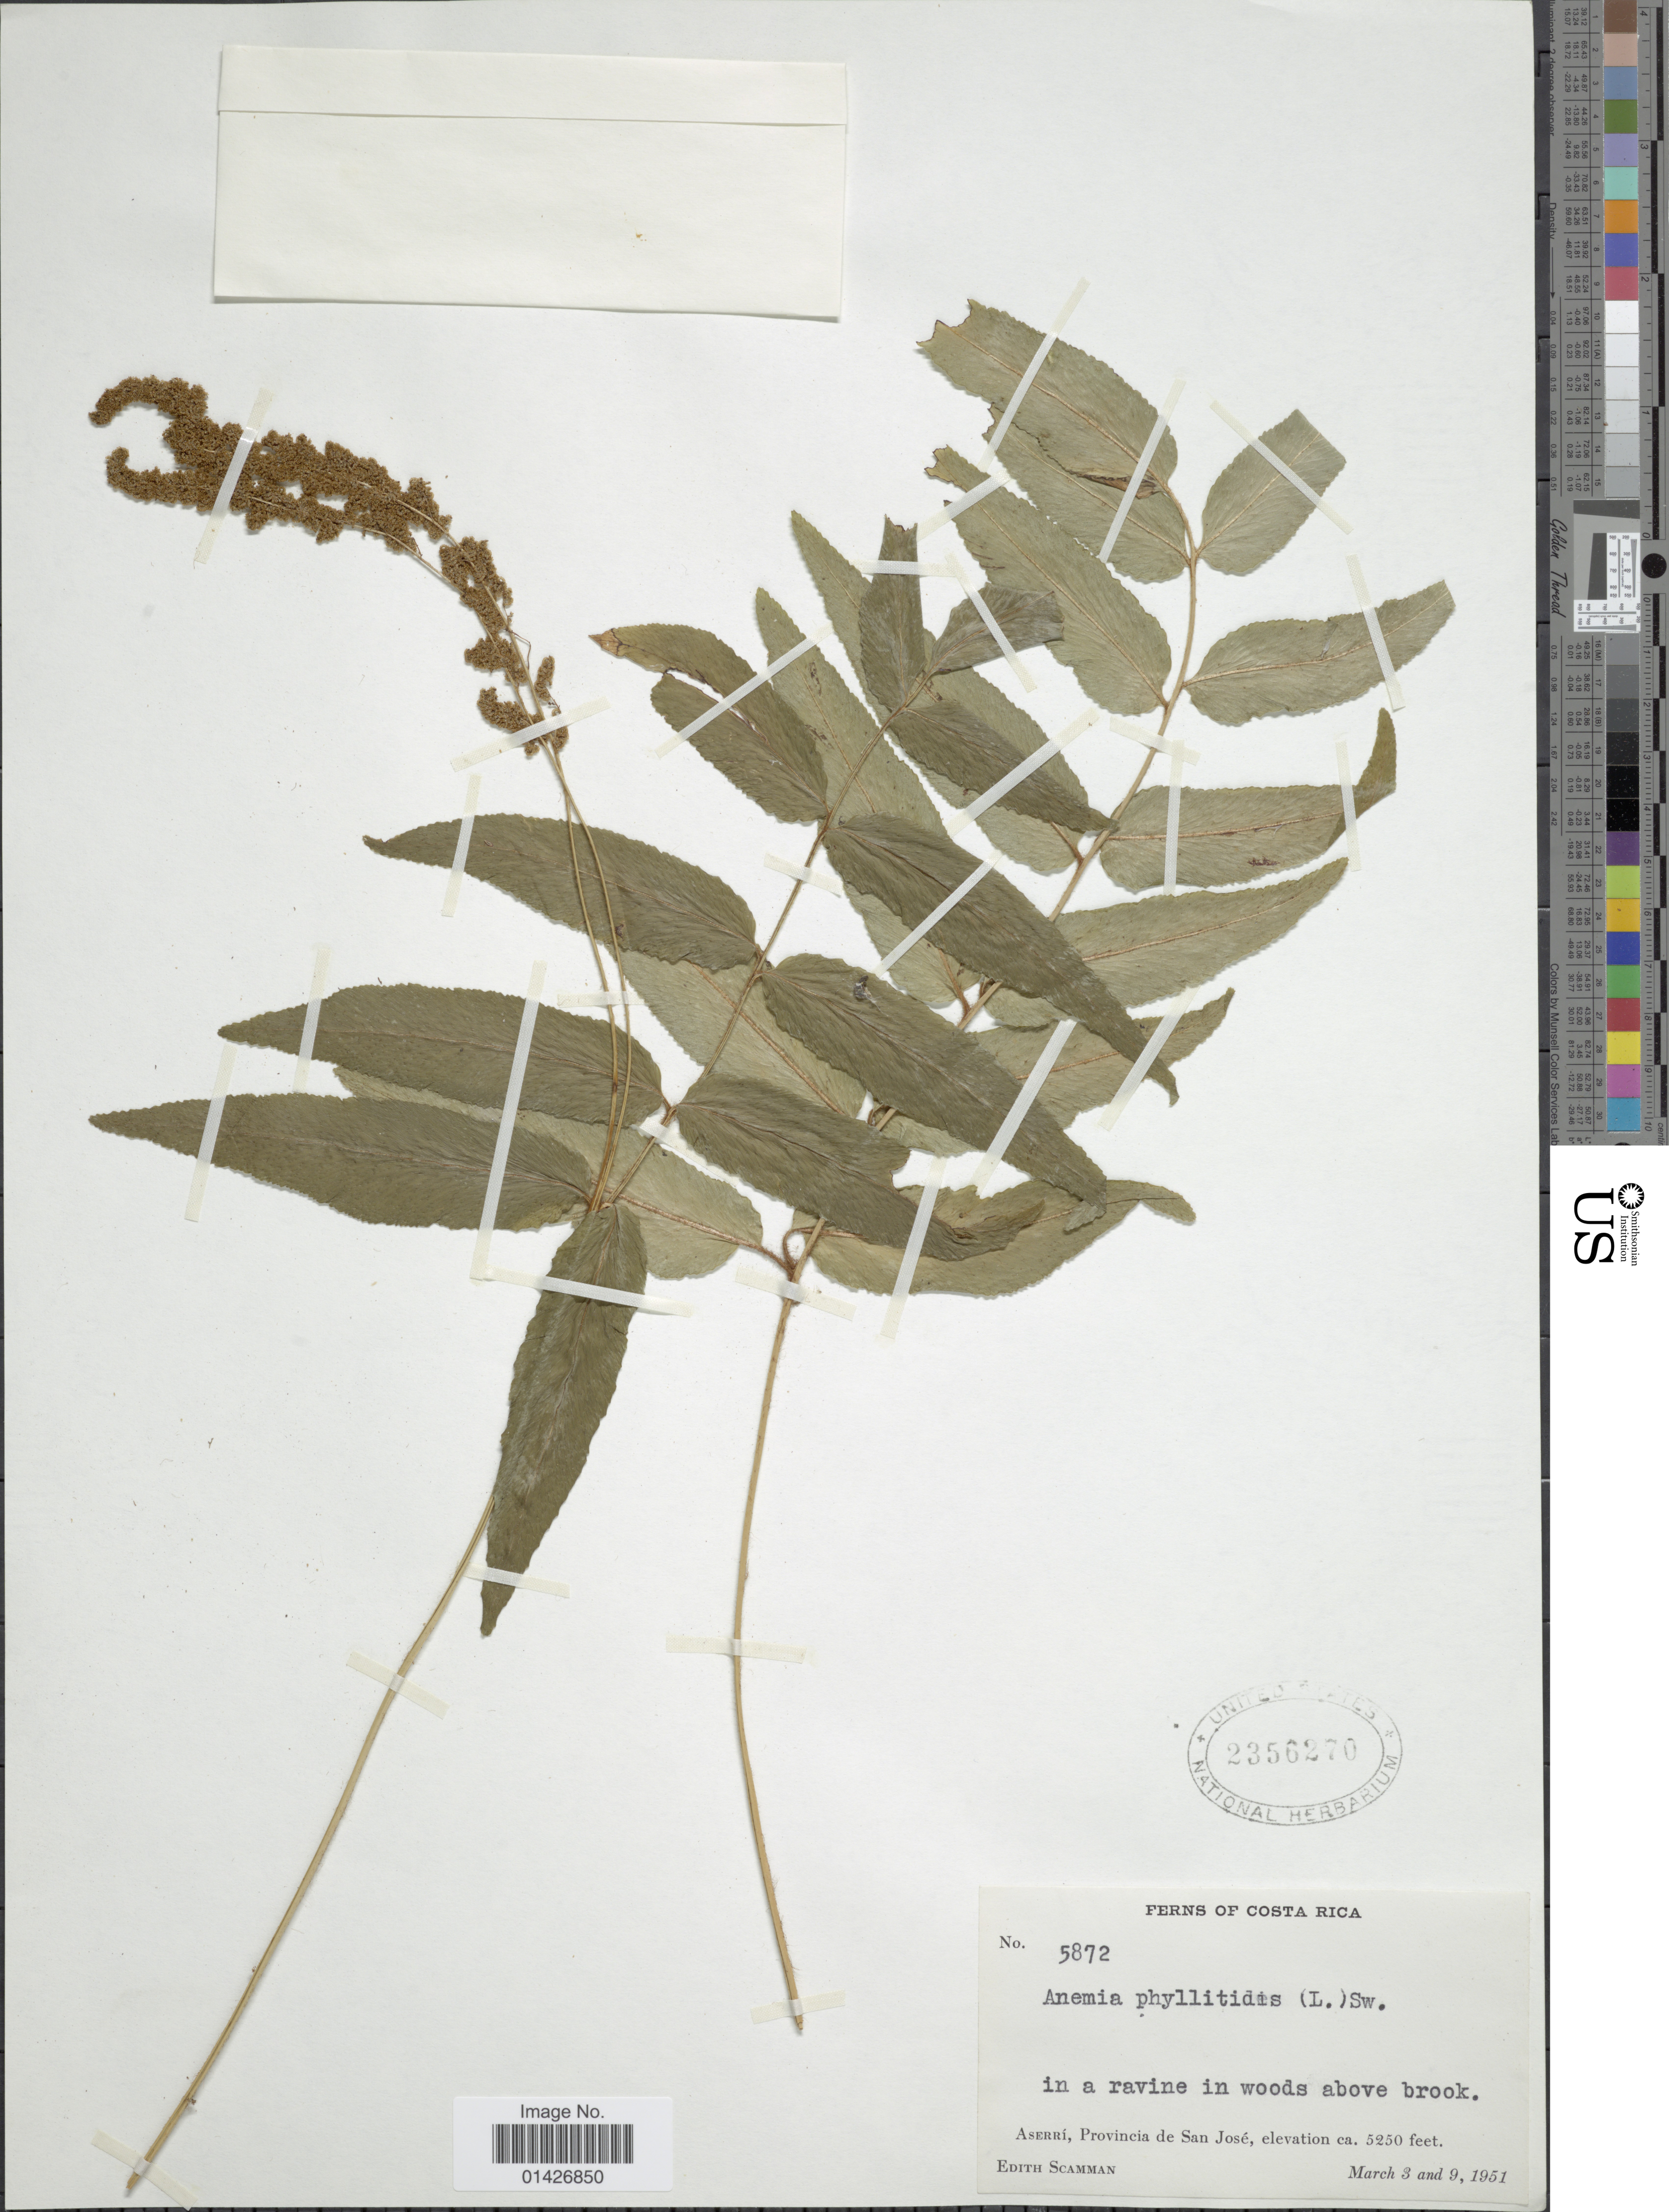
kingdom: Plantae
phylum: Tracheophyta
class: Polypodiopsida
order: Schizaeales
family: Anemiaceae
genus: Anemia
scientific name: Anemia phyllitidis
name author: (L.) Sw.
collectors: E. Scamman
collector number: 5872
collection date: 1951-03-03/1951-03-09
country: Costa Rica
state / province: San José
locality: Aserrí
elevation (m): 1600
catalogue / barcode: US 2356270